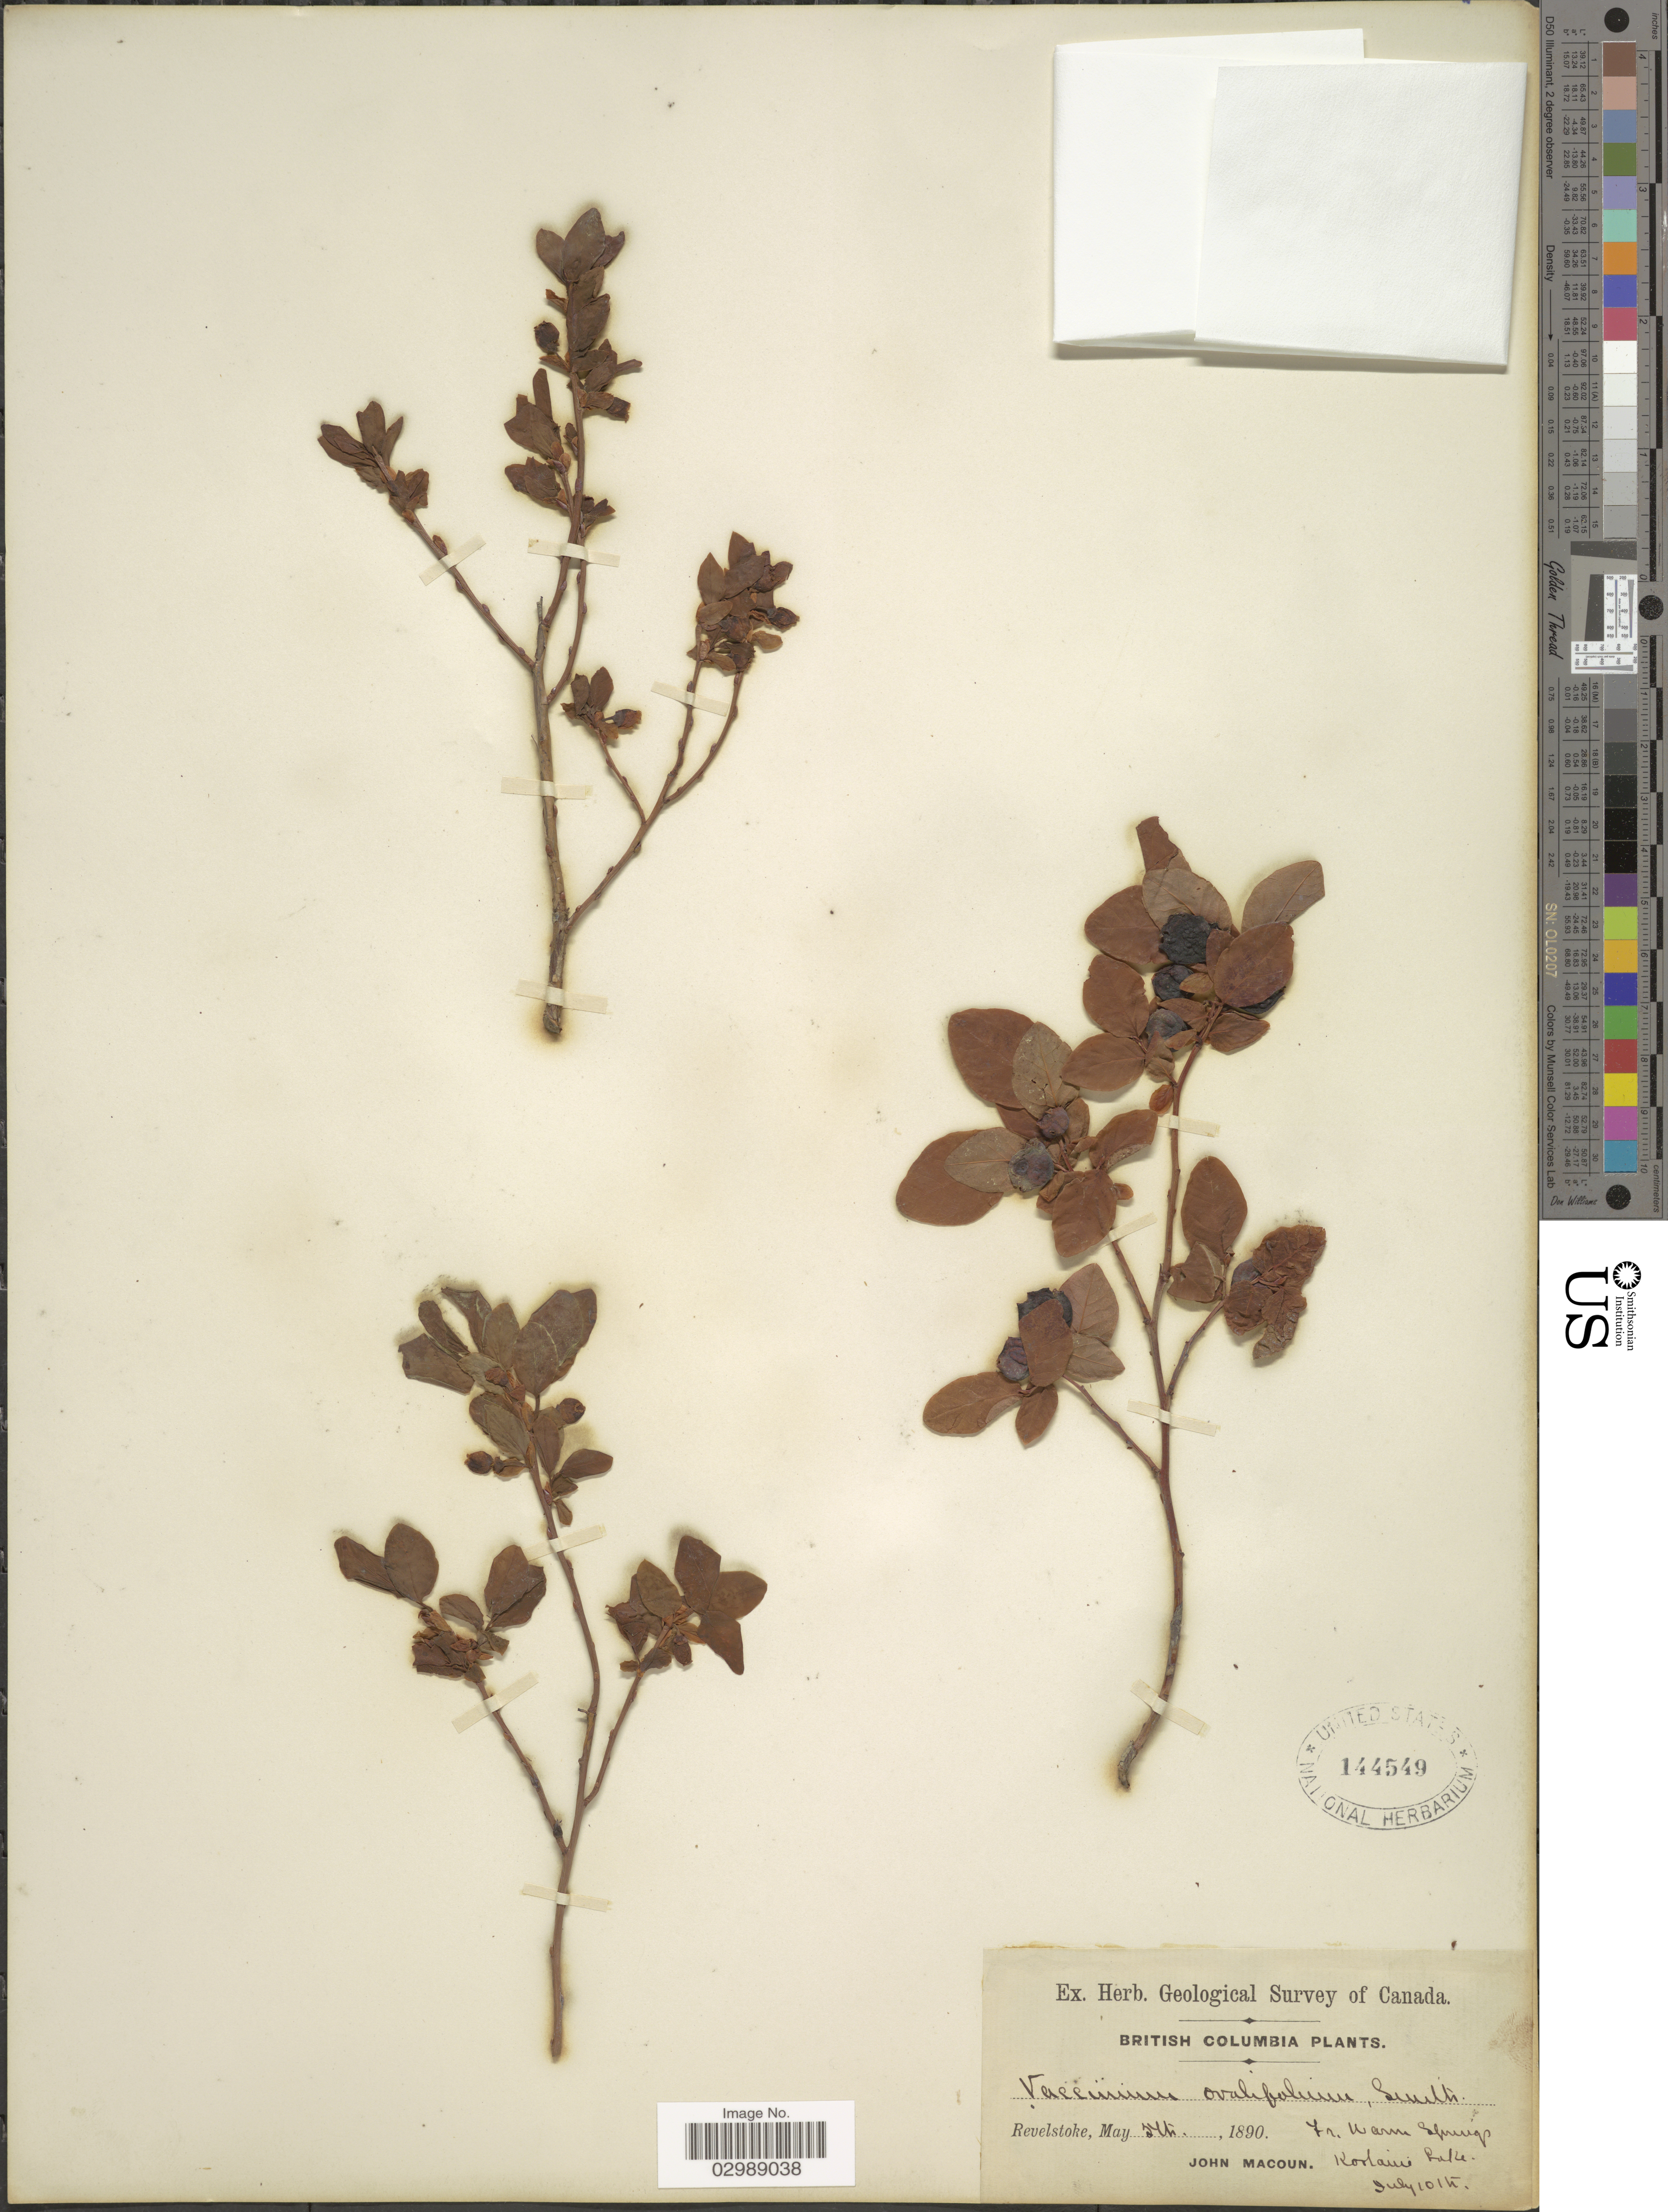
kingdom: Plantae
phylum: Tracheophyta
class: Magnoliopsida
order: Ericales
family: Ericaceae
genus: Vaccinium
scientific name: Vaccinium ovalifolium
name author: Sm.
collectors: J. Macoun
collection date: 1890-05-05/1890-07-10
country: Canada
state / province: British Columbia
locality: Revelstoke. Fr. Warm Springs, Kootenay Lake.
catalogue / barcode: US 144549